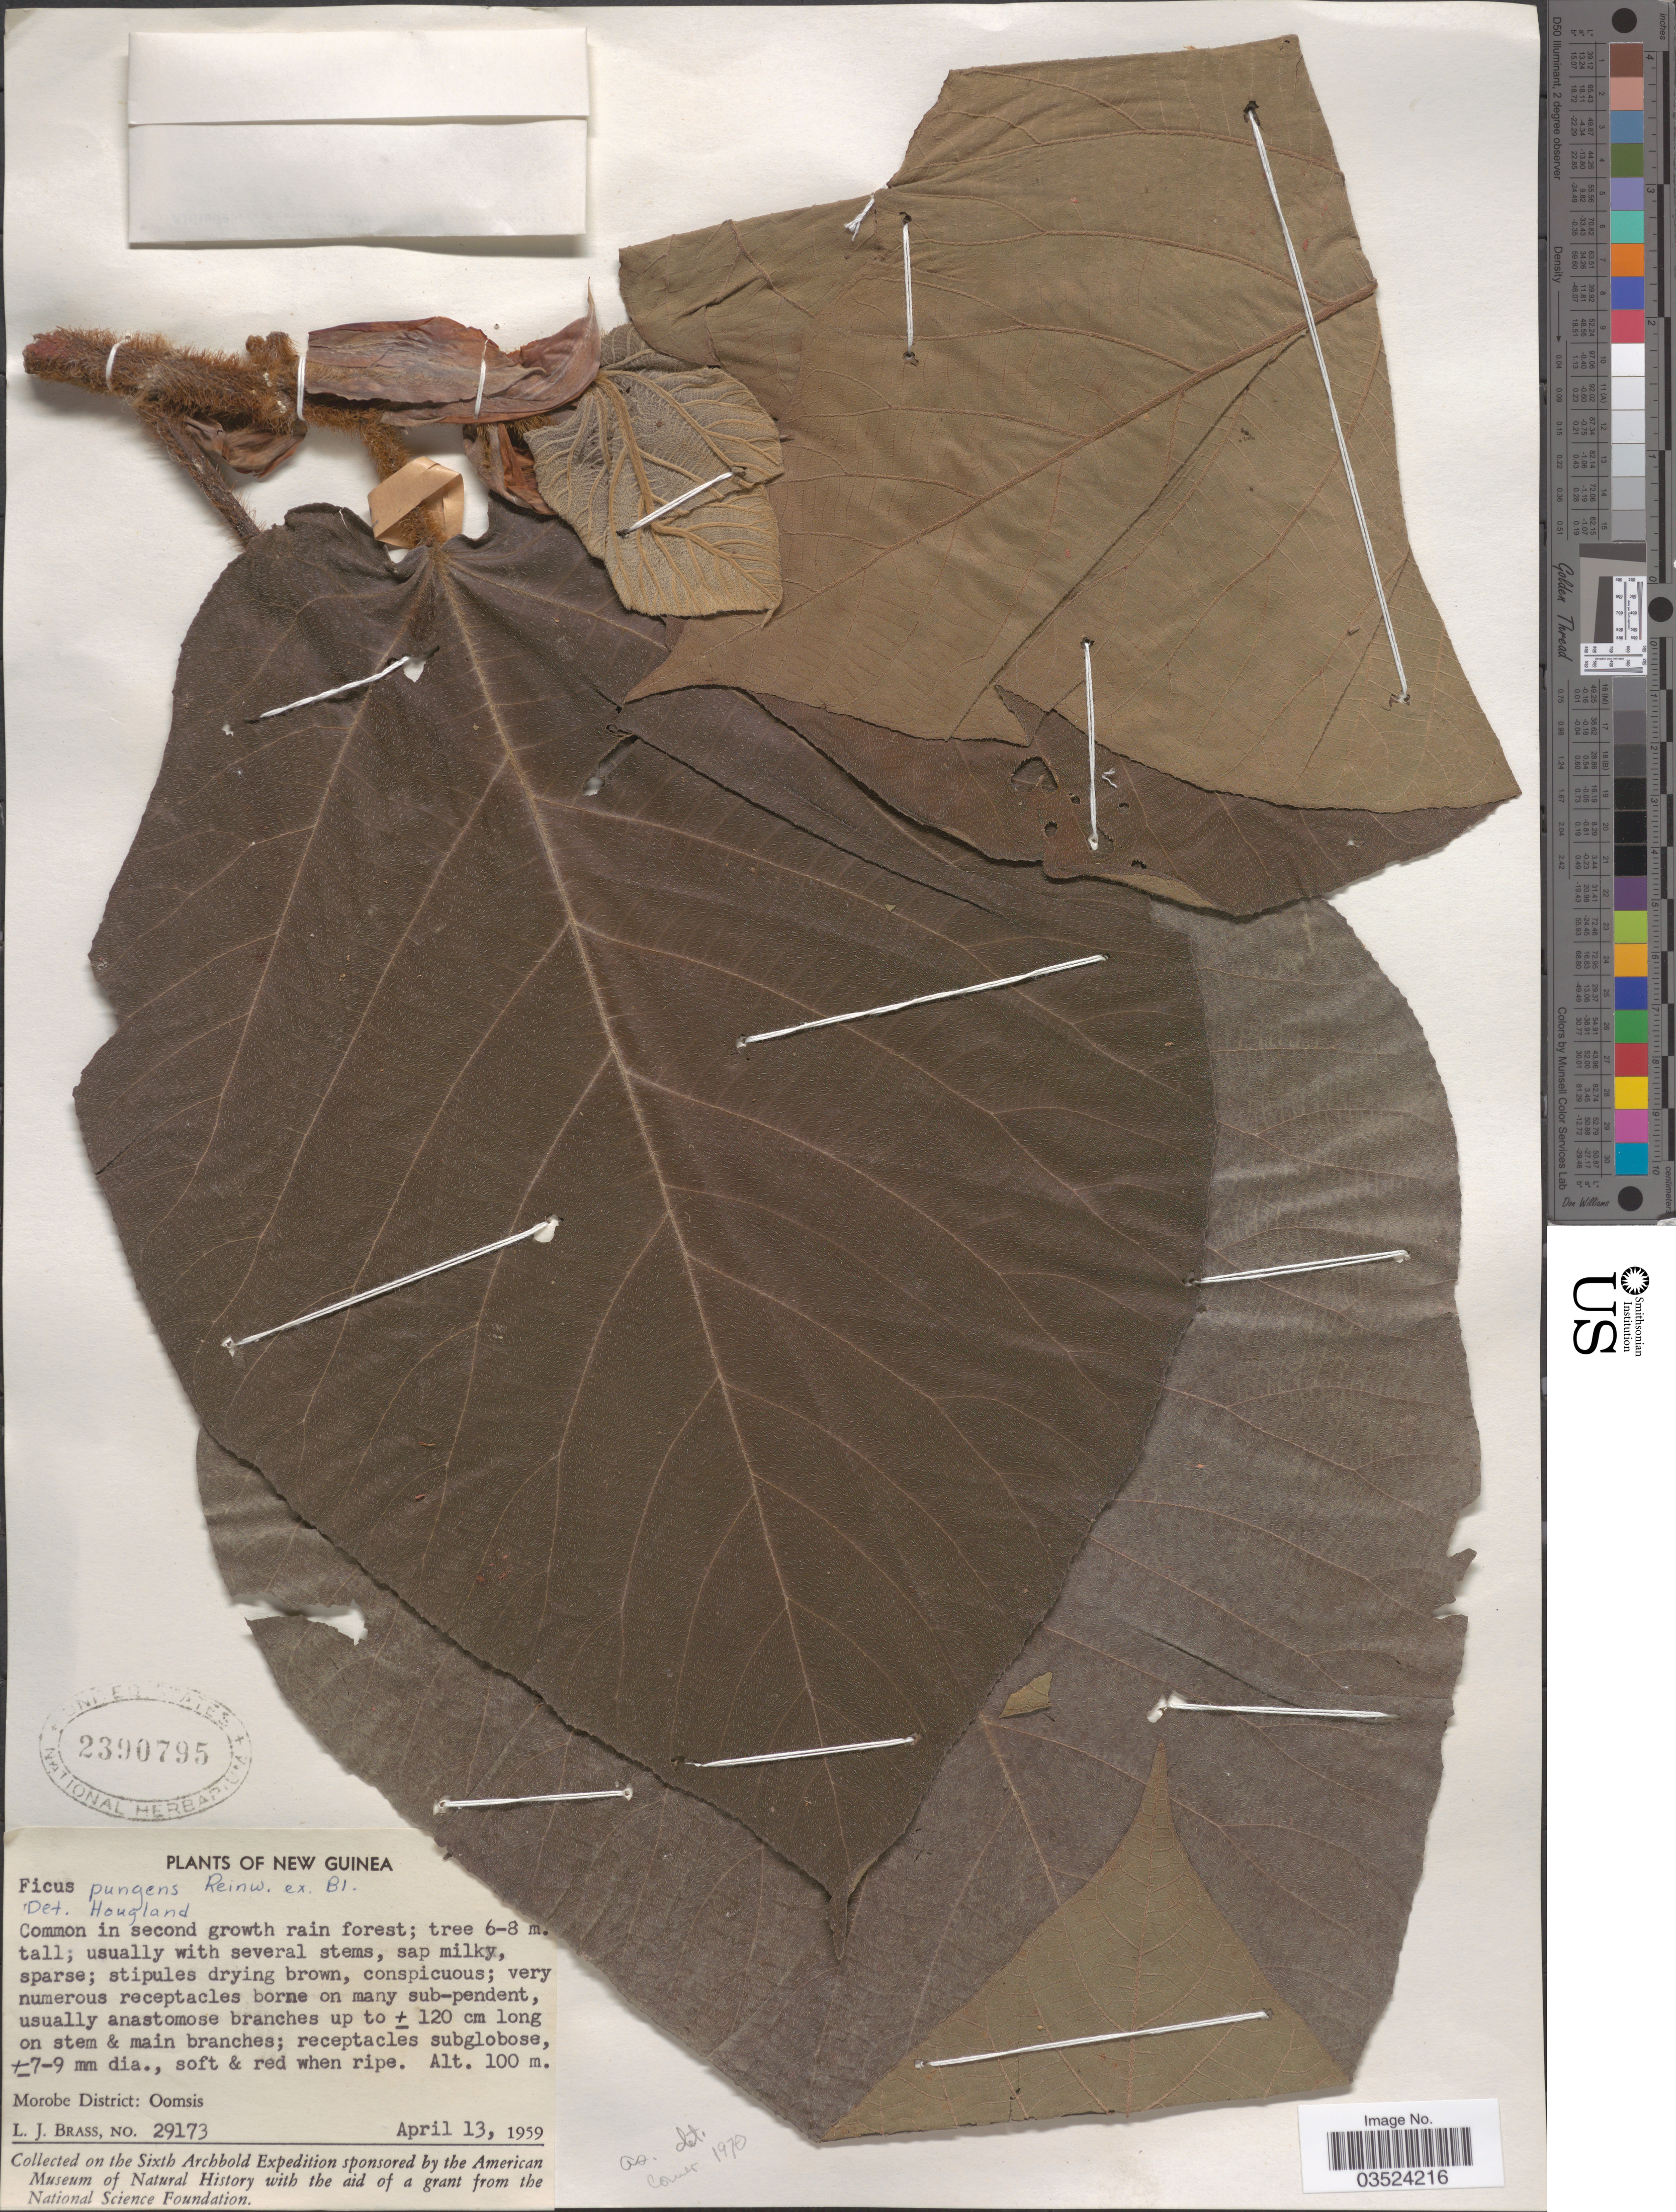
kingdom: Plantae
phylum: Tracheophyta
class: Magnoliopsida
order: Rosales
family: Moraceae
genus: Ficus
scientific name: Ficus pungens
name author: Reinw. ex Blume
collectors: L. J. Brass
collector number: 29173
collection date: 1959-04-13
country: Papua New Guinea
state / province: Morobe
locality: New Guinea. Morobe District: Oomsis.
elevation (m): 100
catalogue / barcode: US 2390795